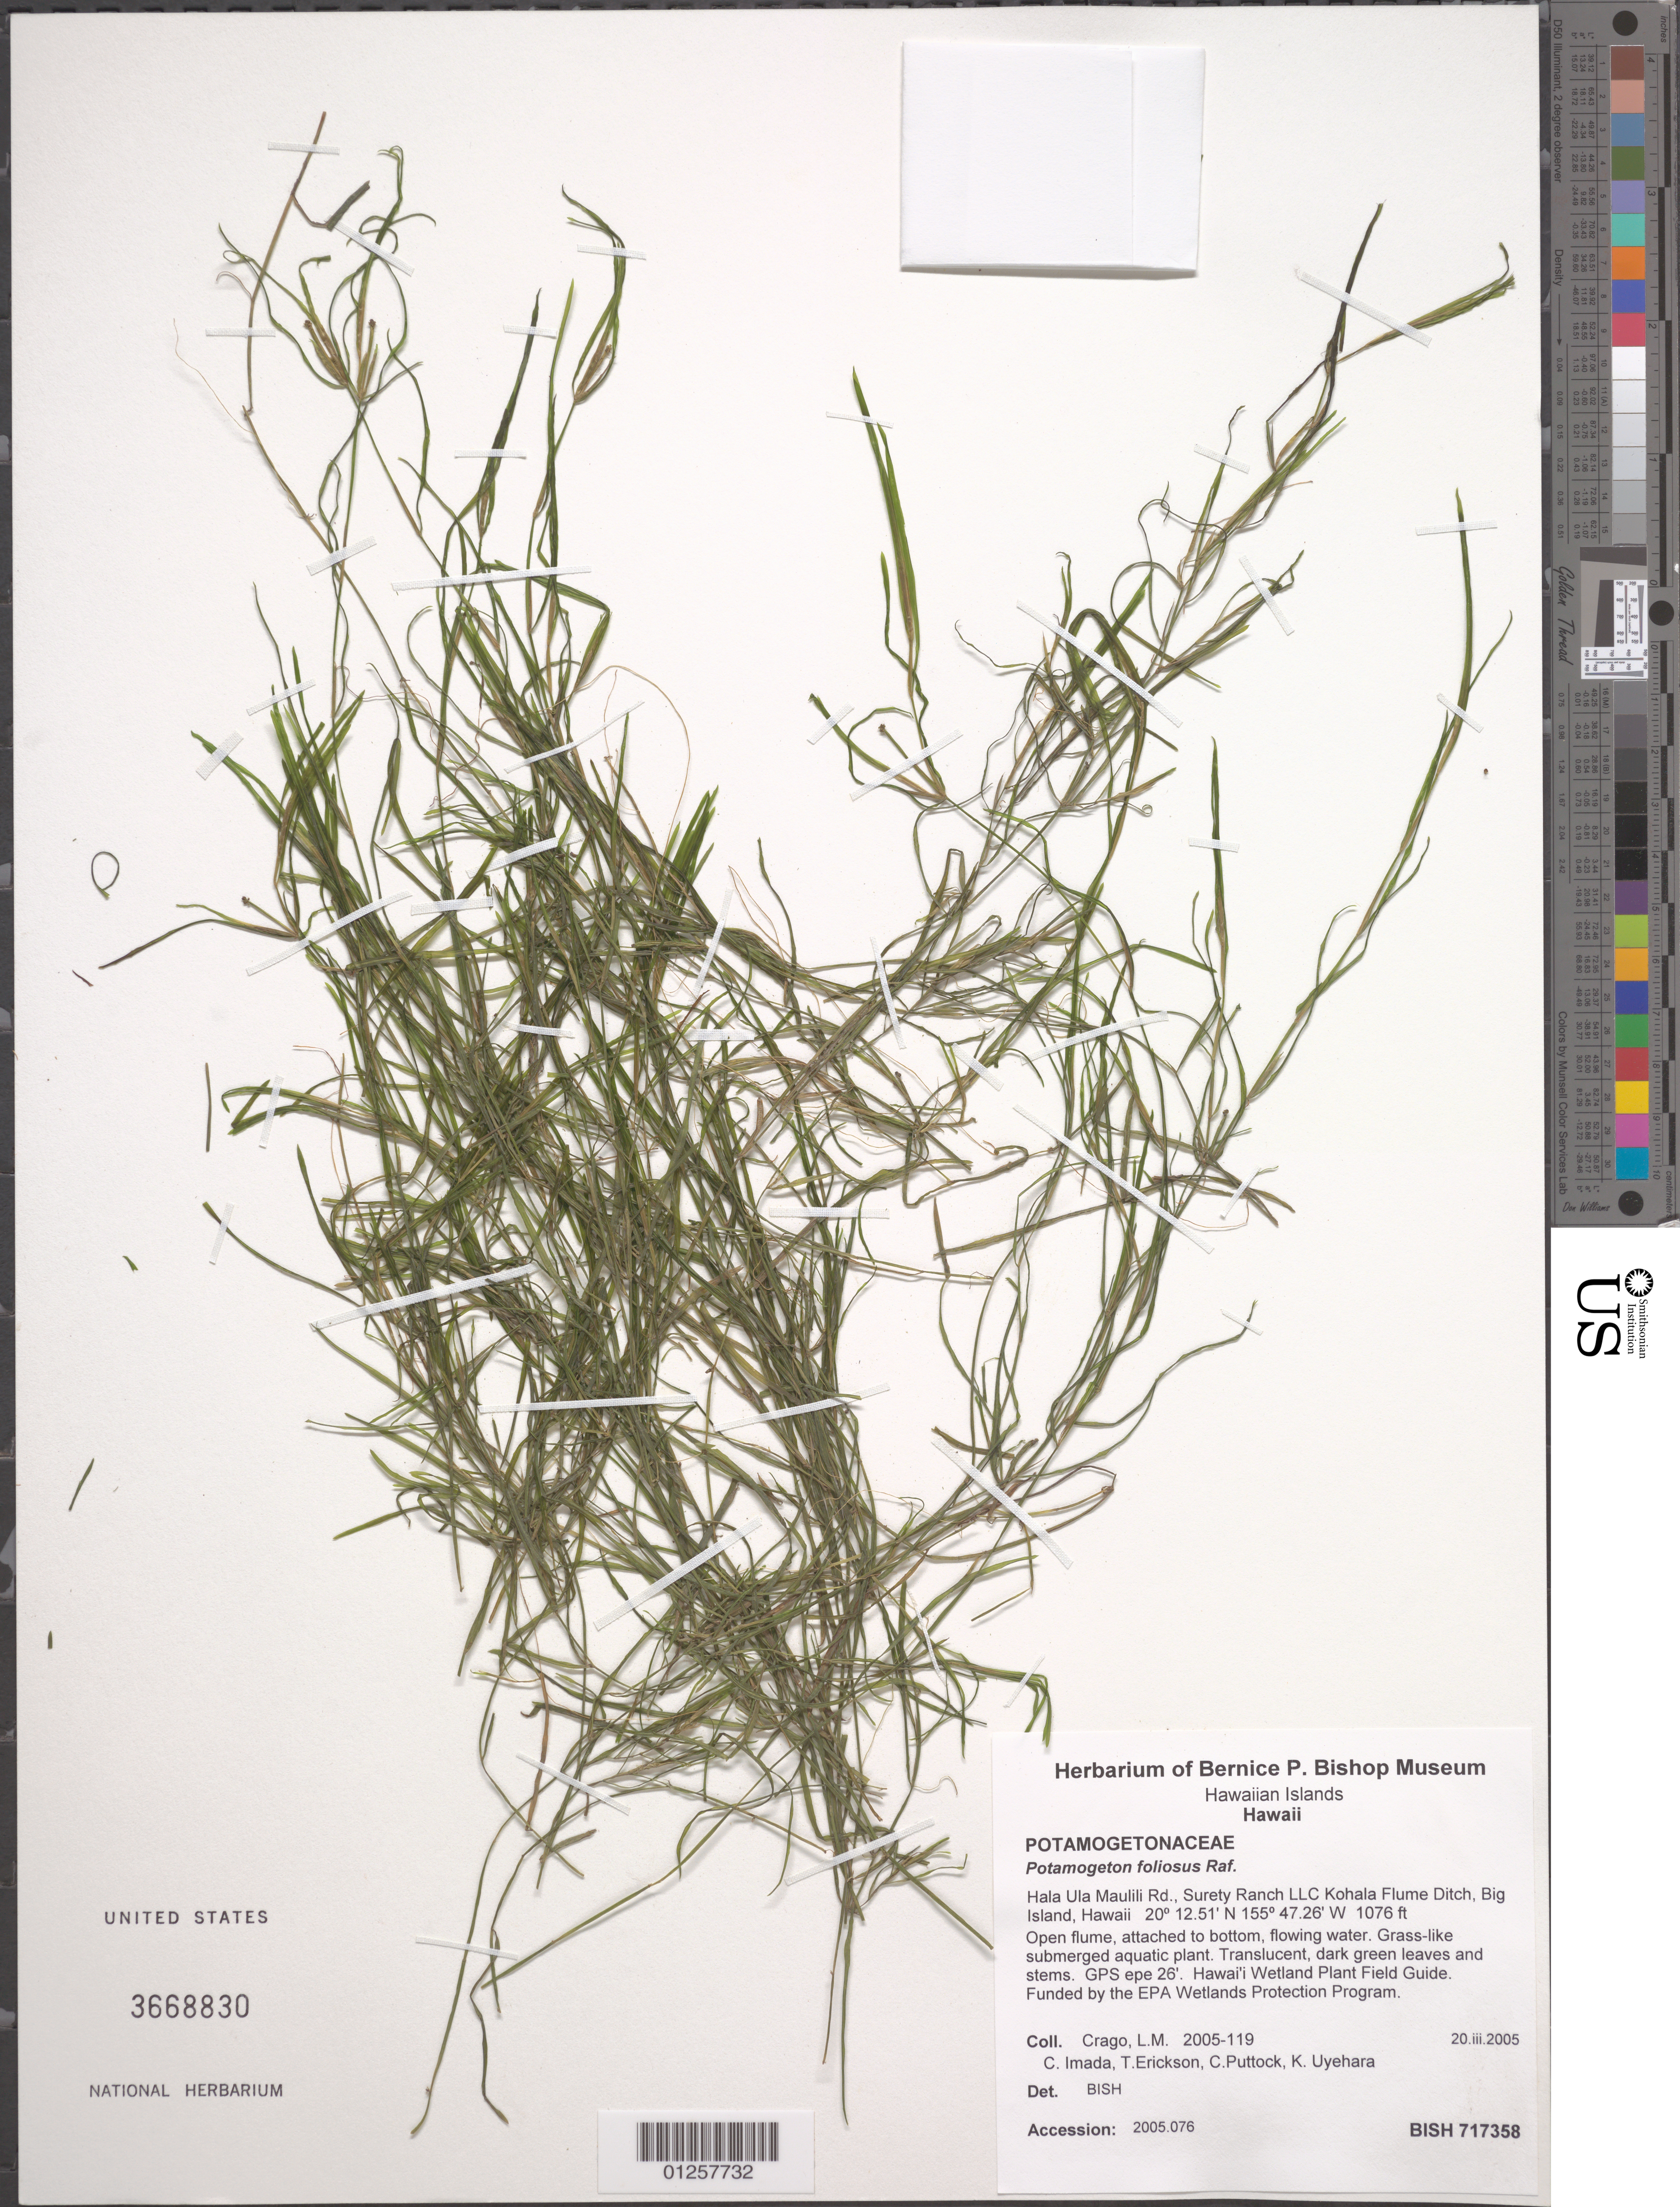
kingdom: Plantae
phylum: Tracheophyta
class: Liliopsida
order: Alismatales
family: Potamogetonaceae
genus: Potamogeton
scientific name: Potamogeton foliosus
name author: Raf.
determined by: BISH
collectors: L. Crago, C. Imada, T. Erickson, C. Puttock & K. Uyehara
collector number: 2005-119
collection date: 2005-03-20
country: United States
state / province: Hawaii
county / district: Hawaii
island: Hawaii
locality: Hala Ula Maulili Rd., Surety Ranch LLC Kohala Flume Ditch, Big Island.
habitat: Flowing water.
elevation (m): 328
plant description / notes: Accession: 2005.076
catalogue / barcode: US 3668830